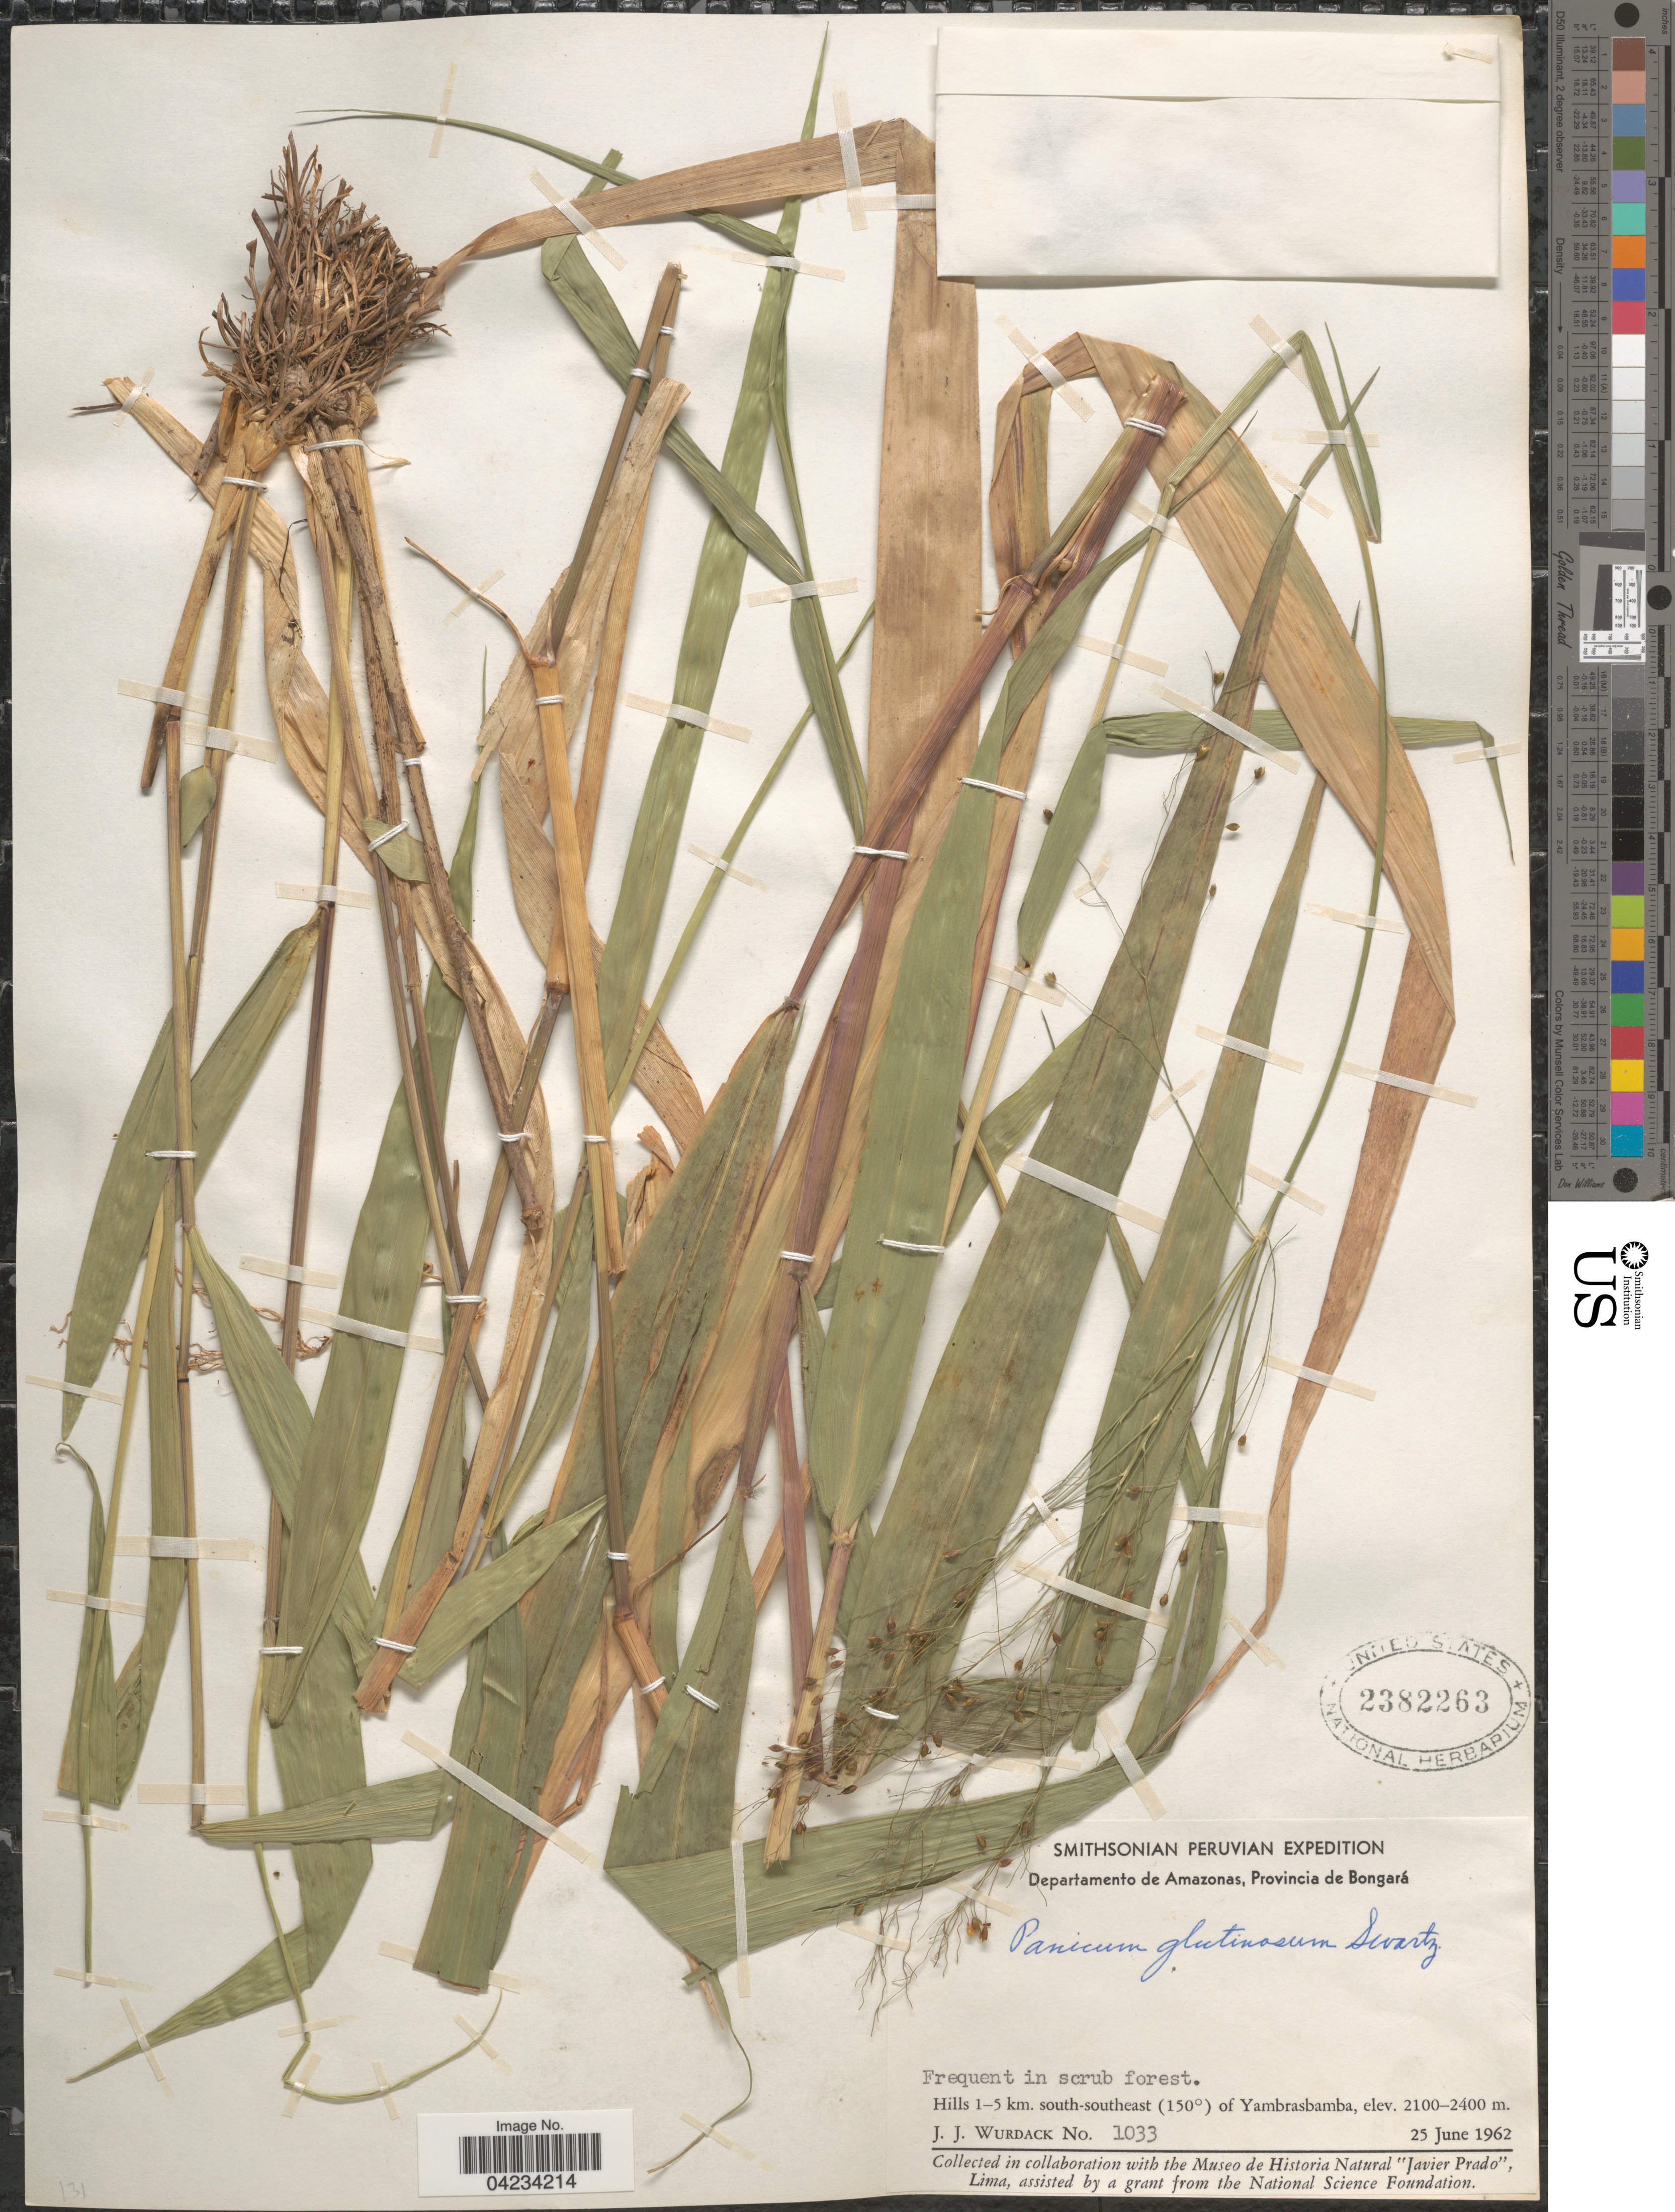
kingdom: Plantae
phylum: Tracheophyta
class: Liliopsida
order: Poales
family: Poaceae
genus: Homolepis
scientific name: Homolepis glutinosa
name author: (Sw.) Zuloaga & Soderstr.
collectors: J. J. Wurdack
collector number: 1033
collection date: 1962-06-25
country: Peru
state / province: Amazonas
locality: Smithsonian Peruvian Expedition. Departamento de Amazonas, Provincia de Bongorá. Hills 1-5 km. south-southeast (150°) of Yambrasbamba.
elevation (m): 2100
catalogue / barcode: US 2382263